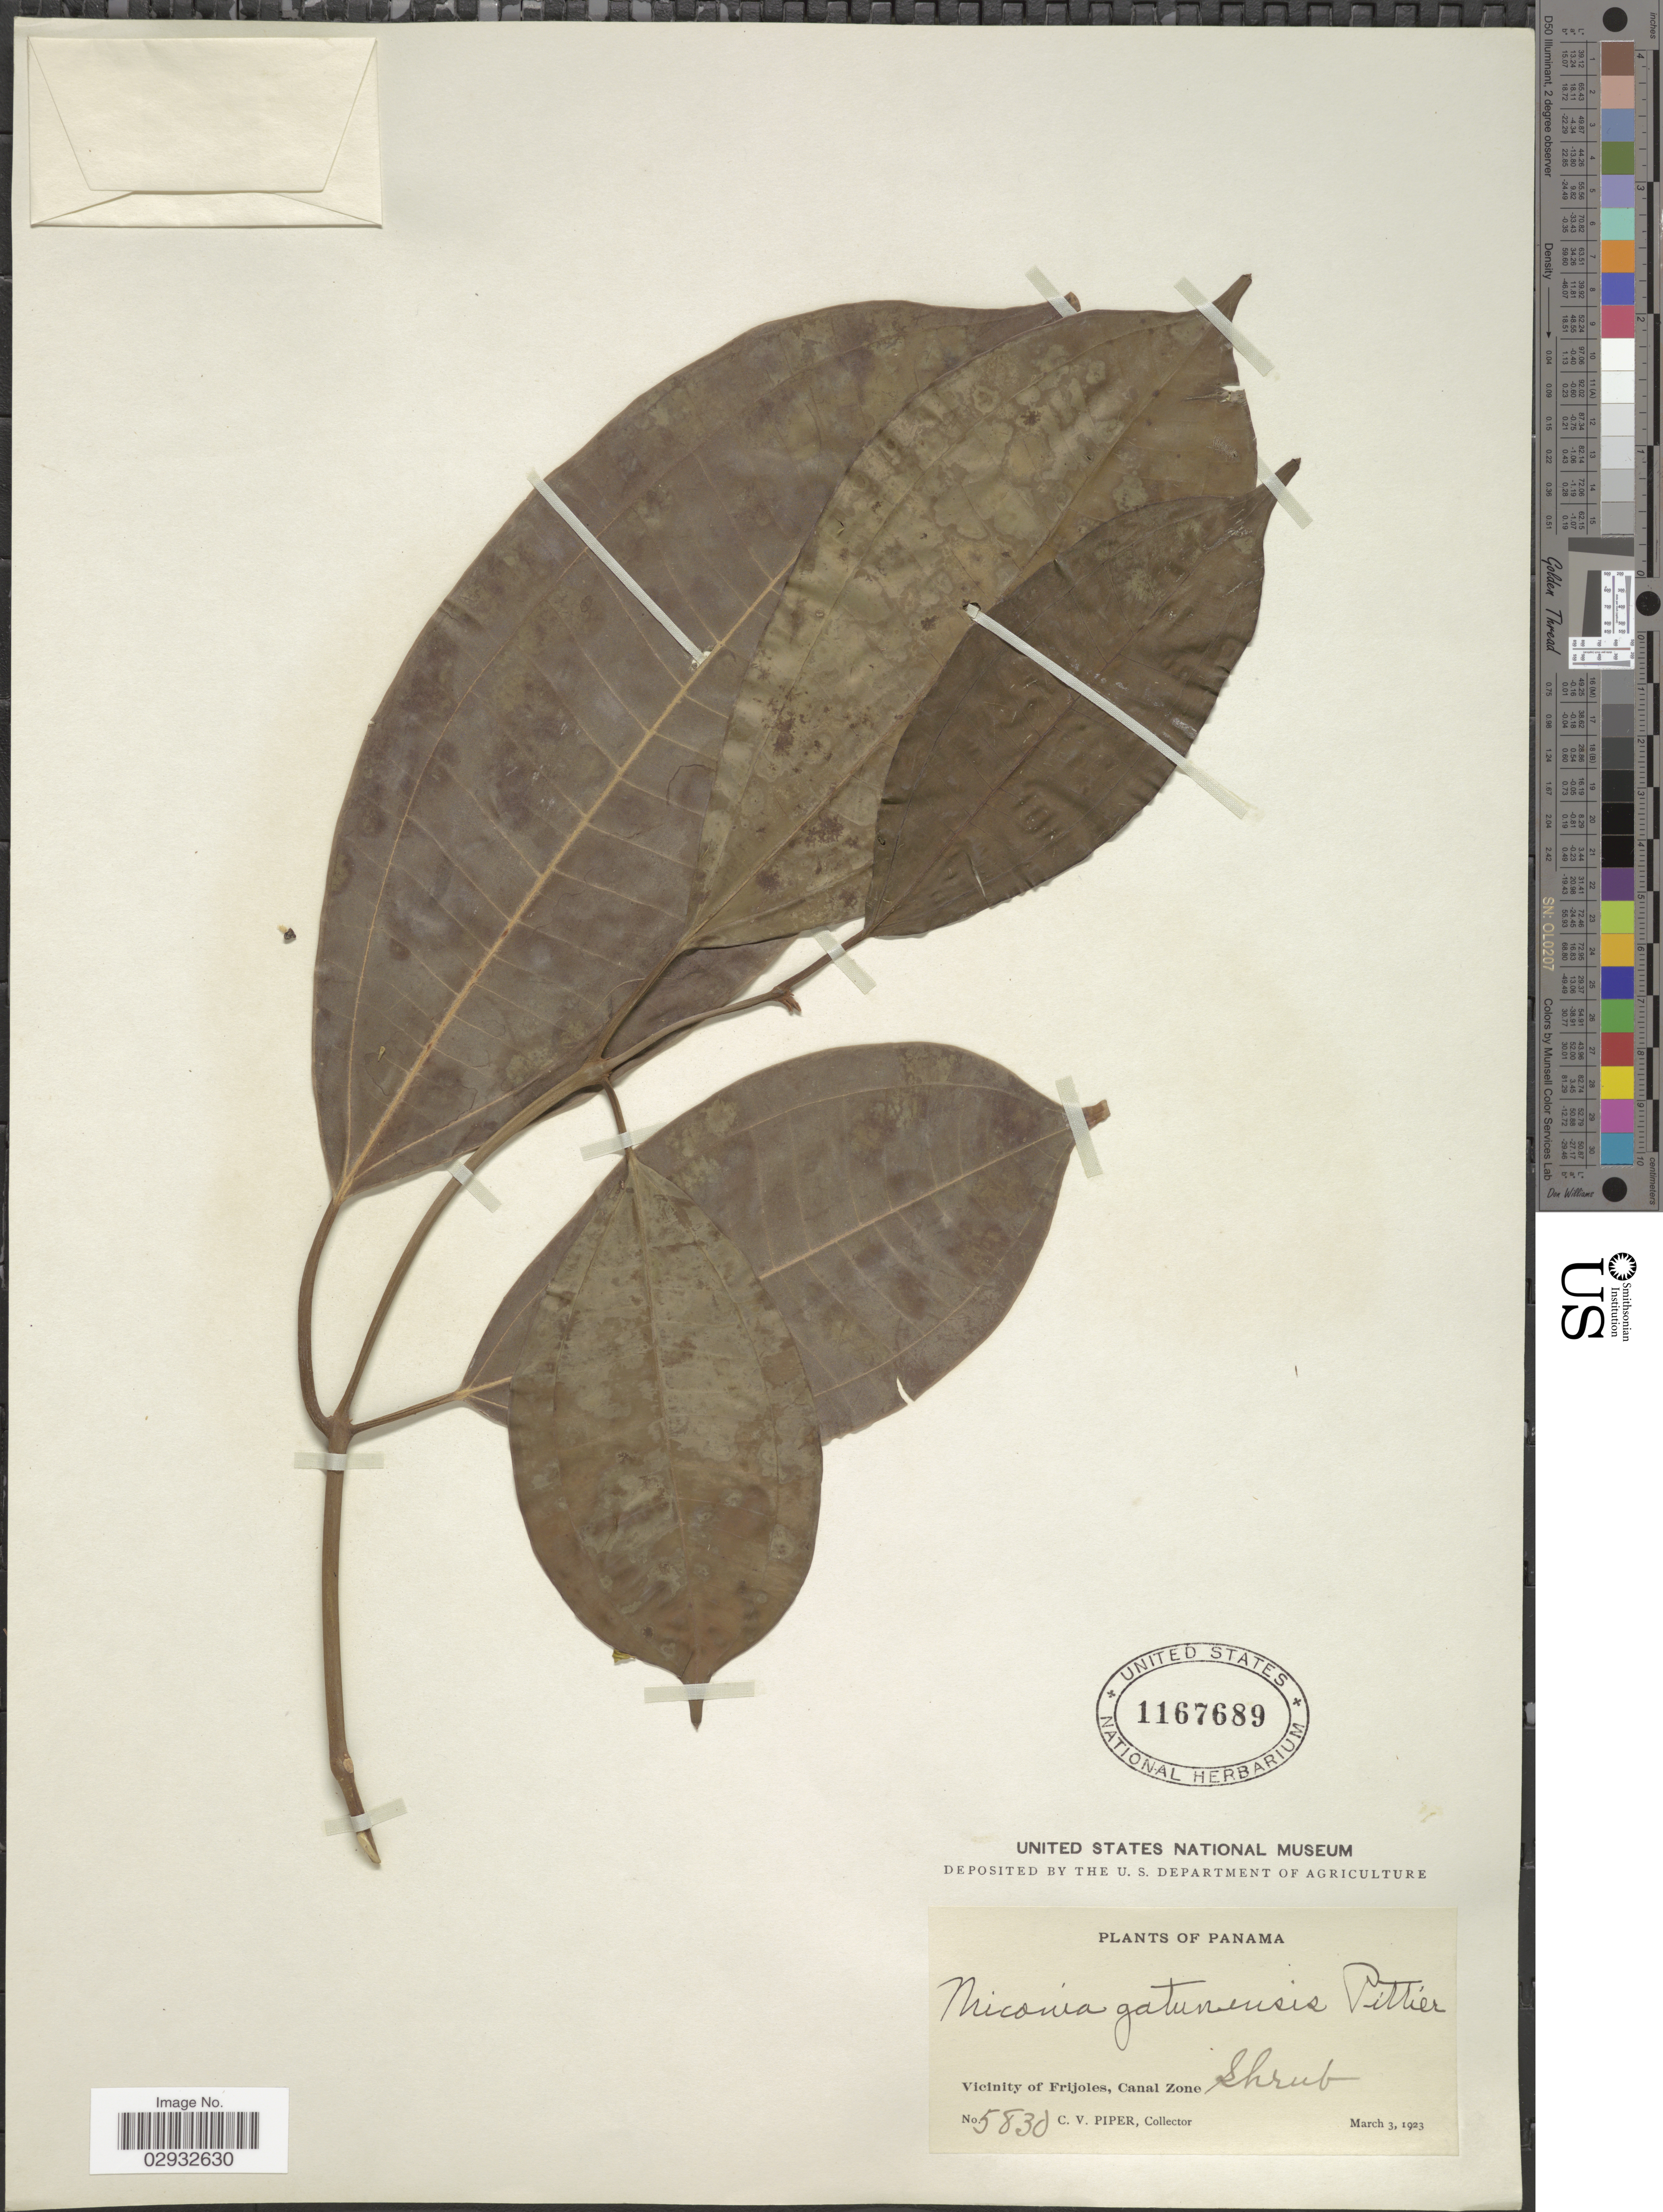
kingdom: Plantae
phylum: Tracheophyta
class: Magnoliopsida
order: Myrtales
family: Melastomataceae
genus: Miconia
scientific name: Miconia gatunensis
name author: Pittier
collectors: C. V. Piper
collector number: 5830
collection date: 1923-03-03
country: Panama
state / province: Colón / Panamá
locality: Vicinity of Frijoles, Canel Zone.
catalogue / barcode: US 1167689